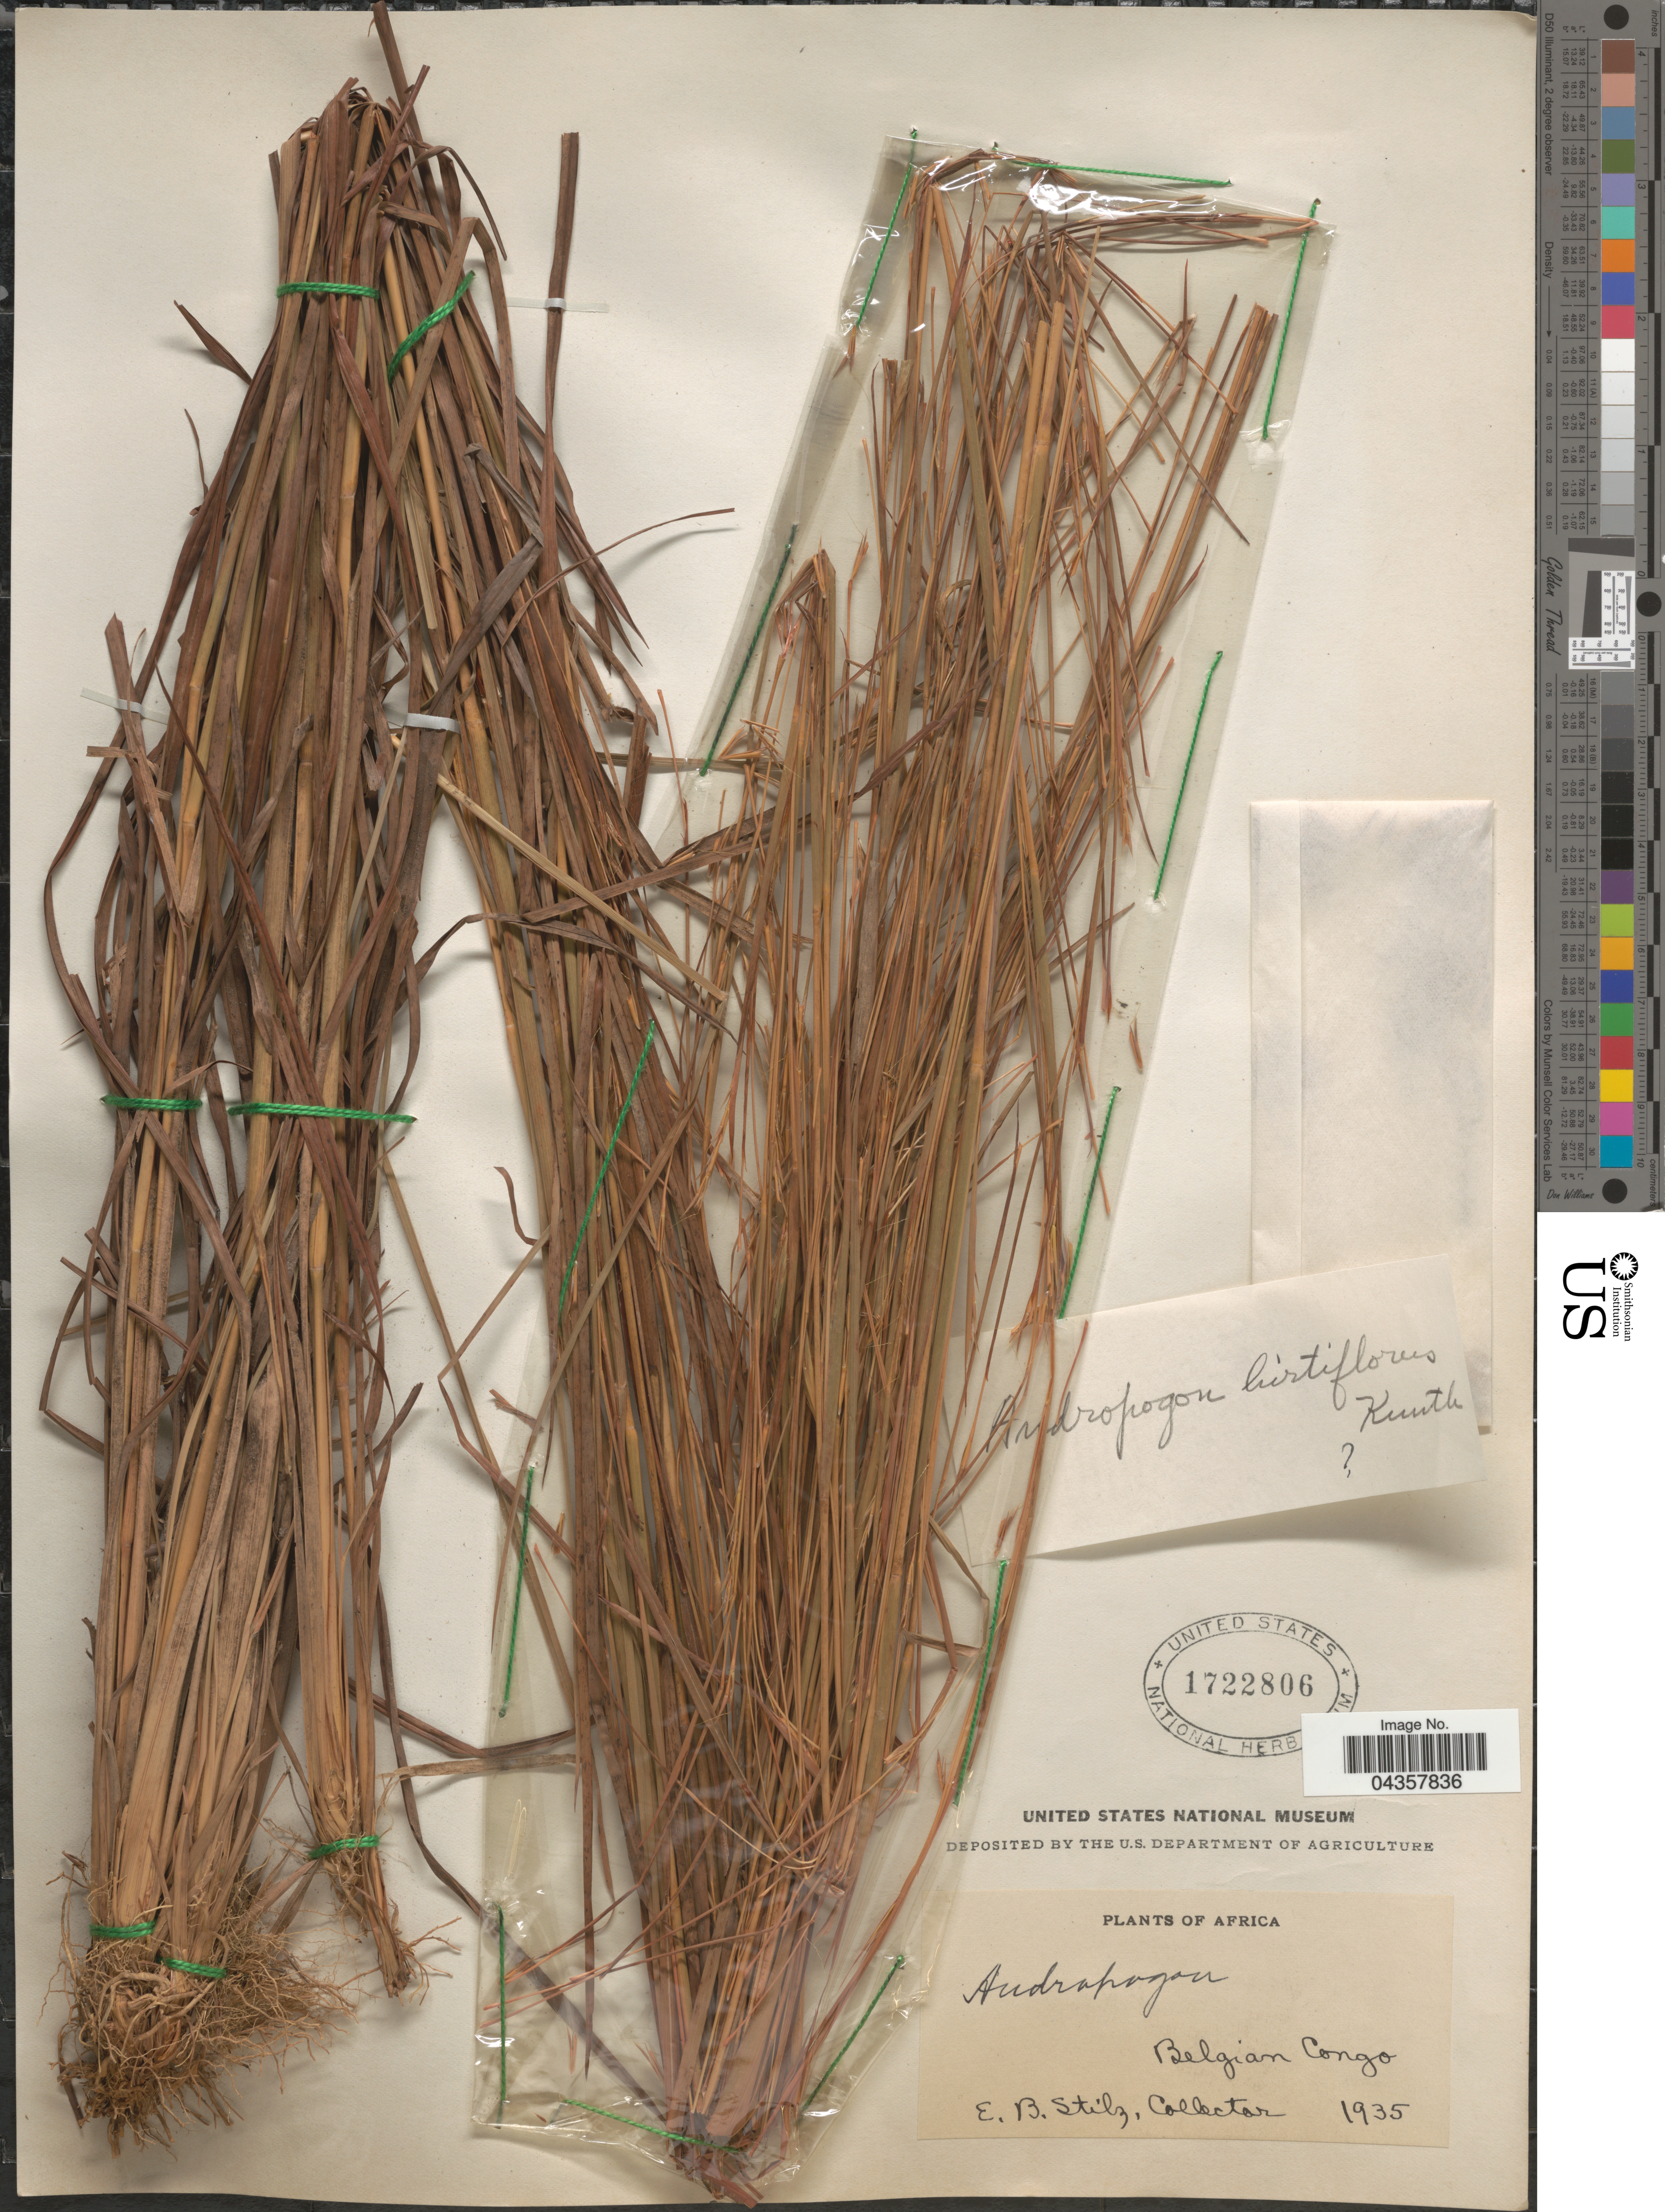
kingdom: Plantae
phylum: Tracheophyta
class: Liliopsida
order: Poales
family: Poaceae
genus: Schizachyrium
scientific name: Schizachyrium sanguineum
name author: (Retz.) Alston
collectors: E. Stilz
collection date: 1935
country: Congo, Democratic Republic of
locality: Belgian Congo.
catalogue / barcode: US 1722806